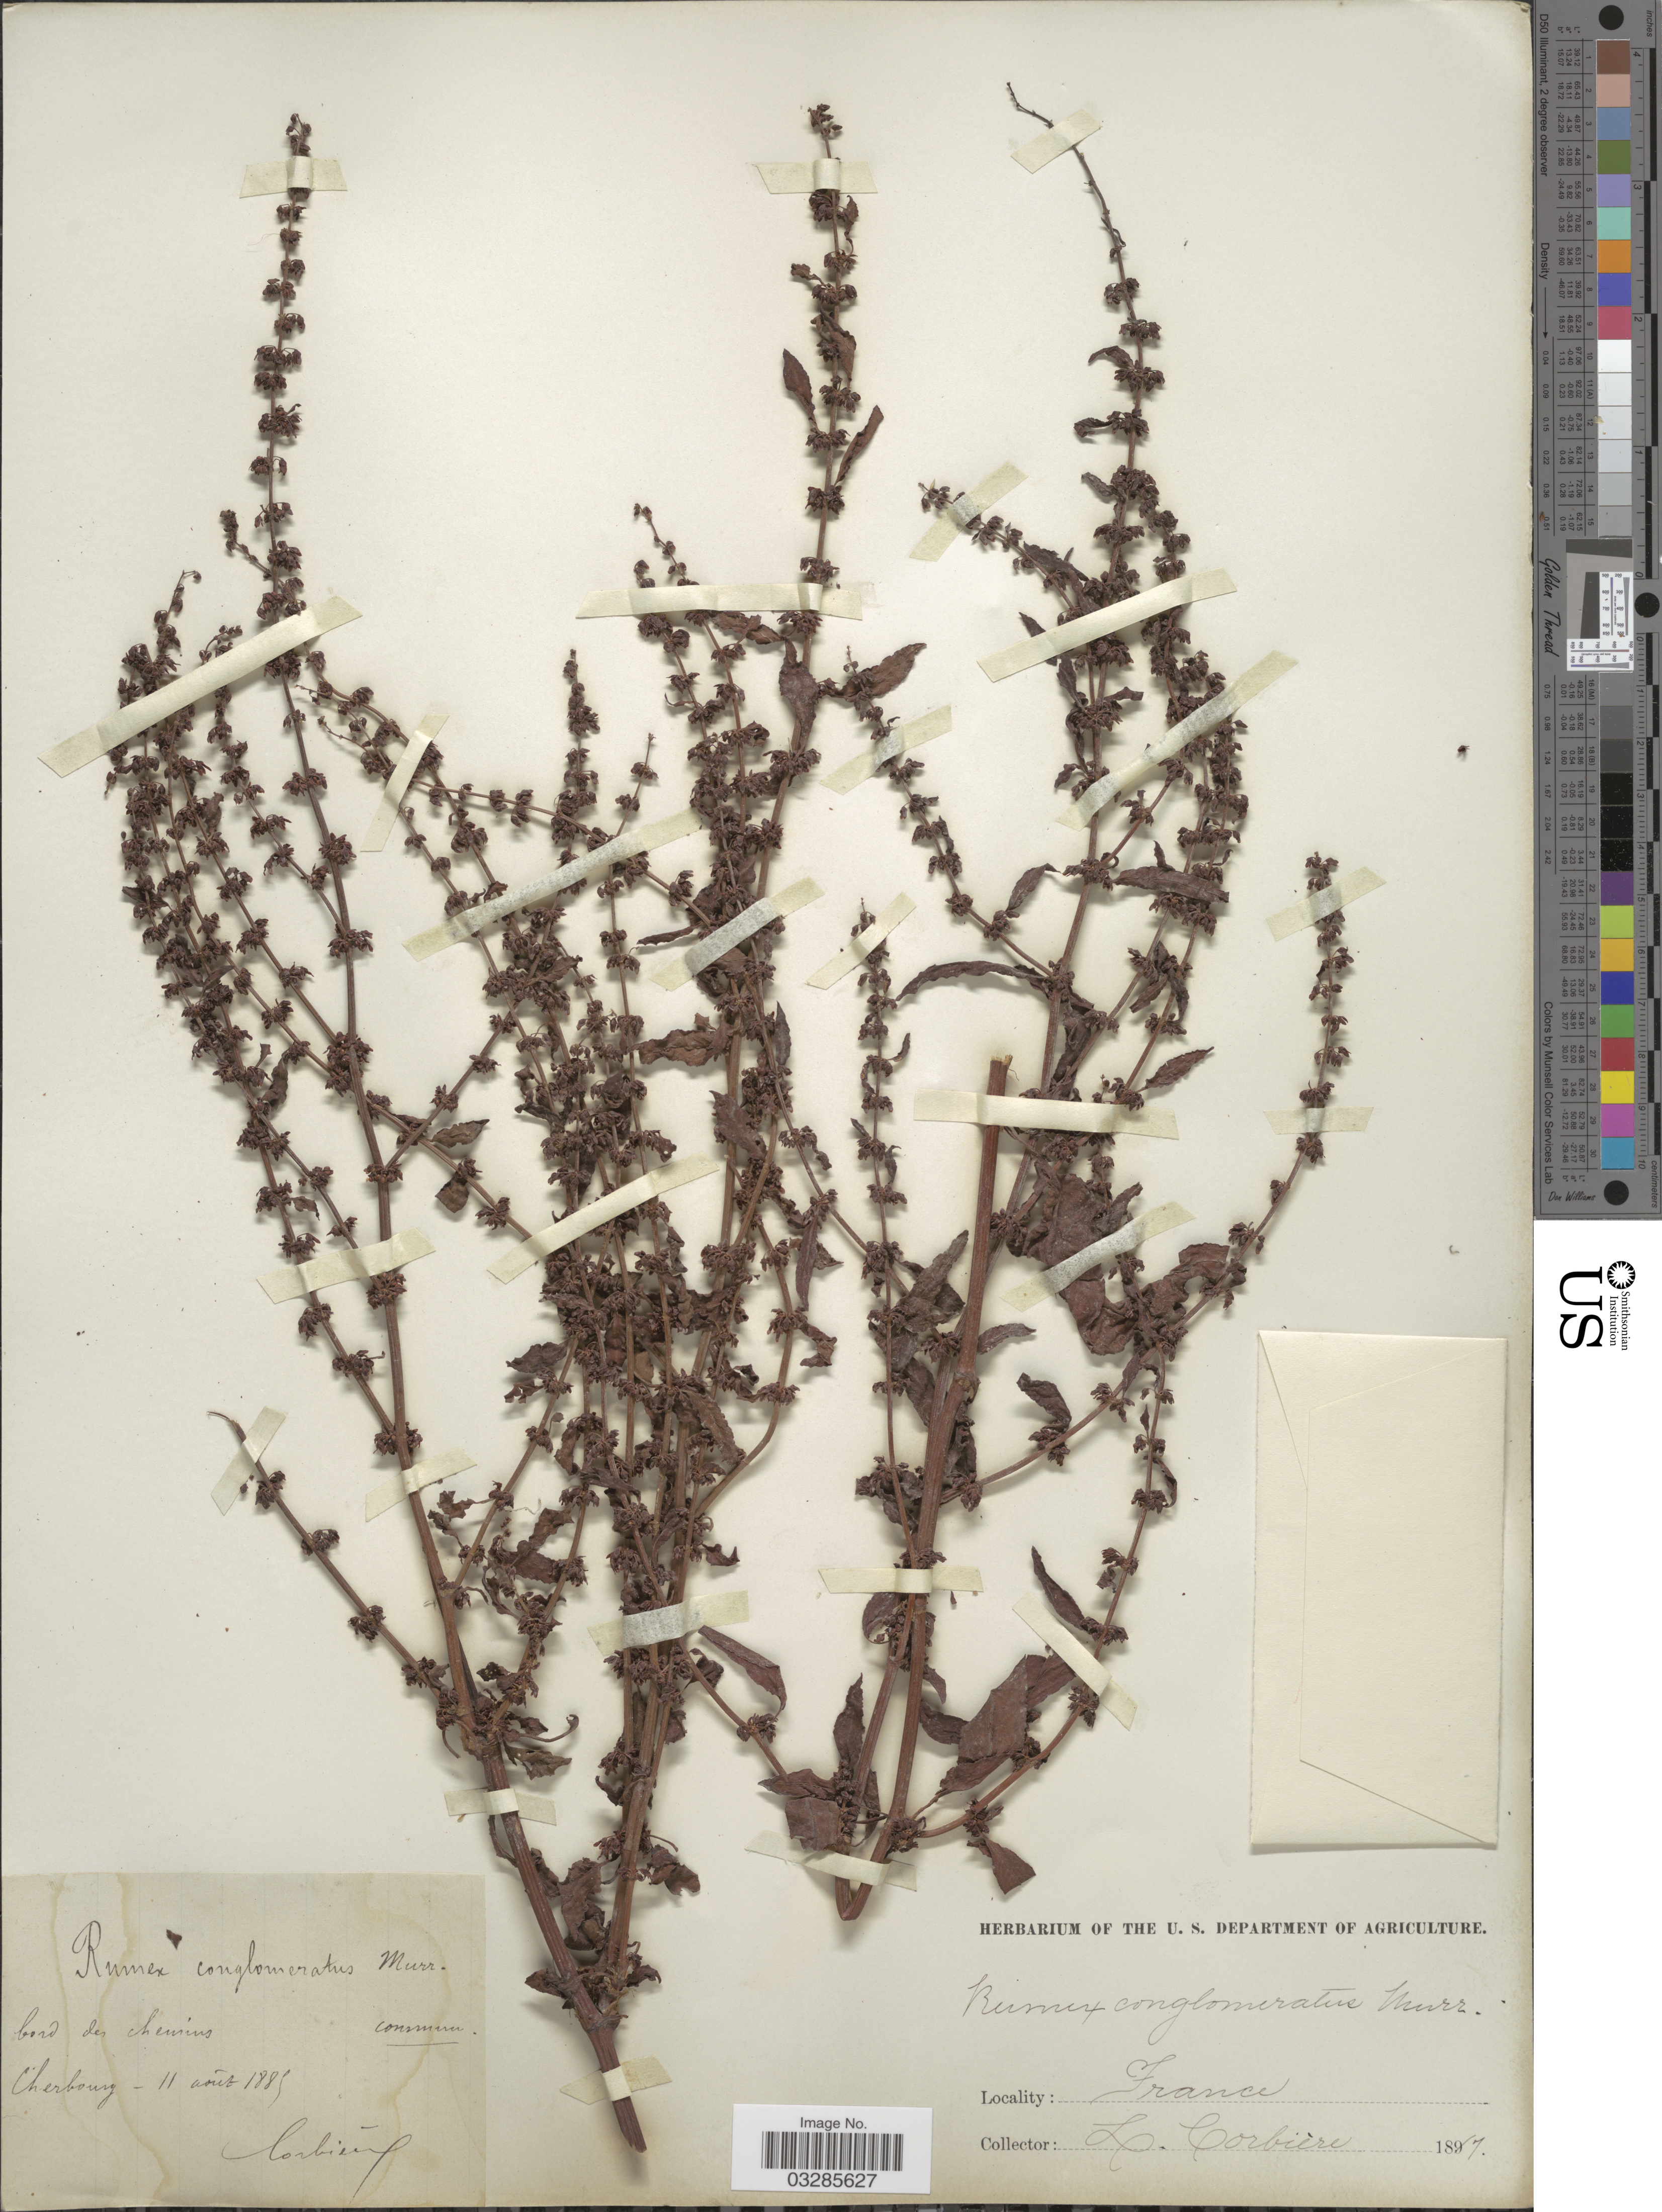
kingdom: Plantae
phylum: Tracheophyta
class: Magnoliopsida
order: Caryophyllales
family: Polygonaceae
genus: Rumex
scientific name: Rumex conglomeratus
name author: Murray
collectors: L. Corbière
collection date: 1885-08-11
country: France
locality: Cherbourg.